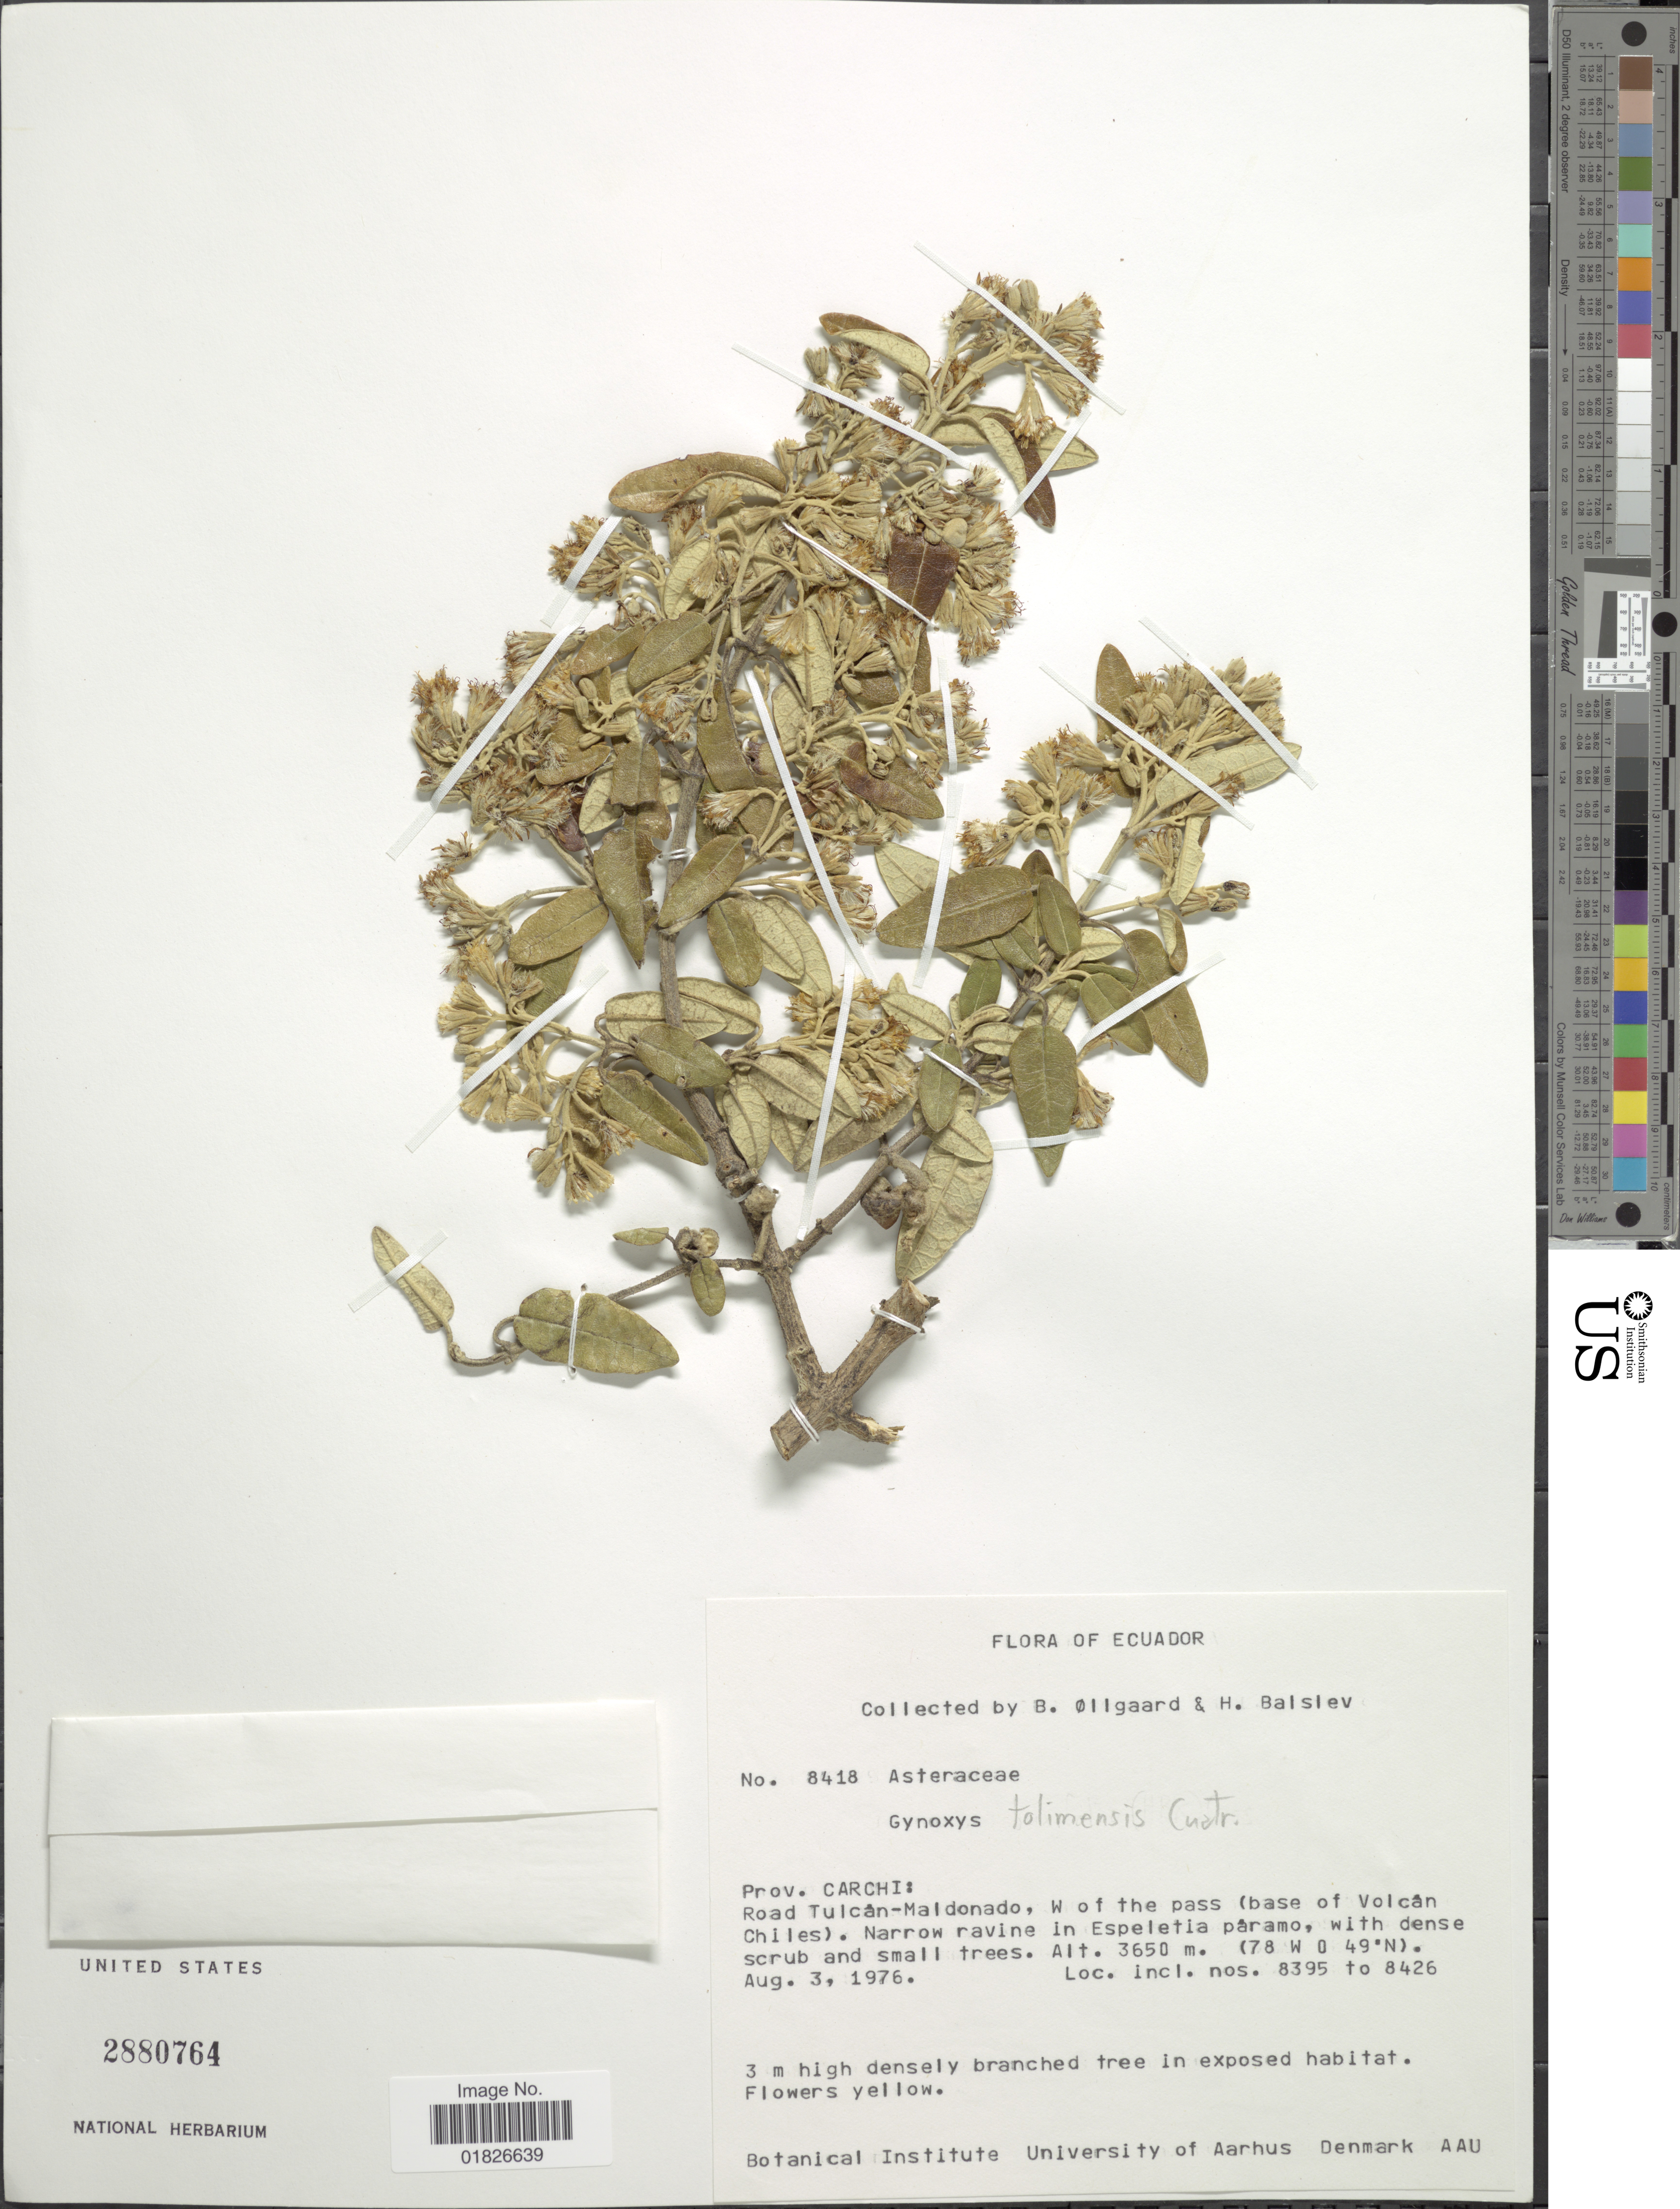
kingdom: Plantae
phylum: Tracheophyta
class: Magnoliopsida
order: Asterales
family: Asteraceae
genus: Gynoxys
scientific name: Gynoxys tolimensis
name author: Cuatrec.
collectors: B. Øllgaard & H. Balslev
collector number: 8418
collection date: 1976-08-03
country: Ecuador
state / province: Carchi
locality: Road Tulcan-Maldonado, W of the pass (base of Volcan Chiles)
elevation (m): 3650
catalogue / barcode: US 2880764